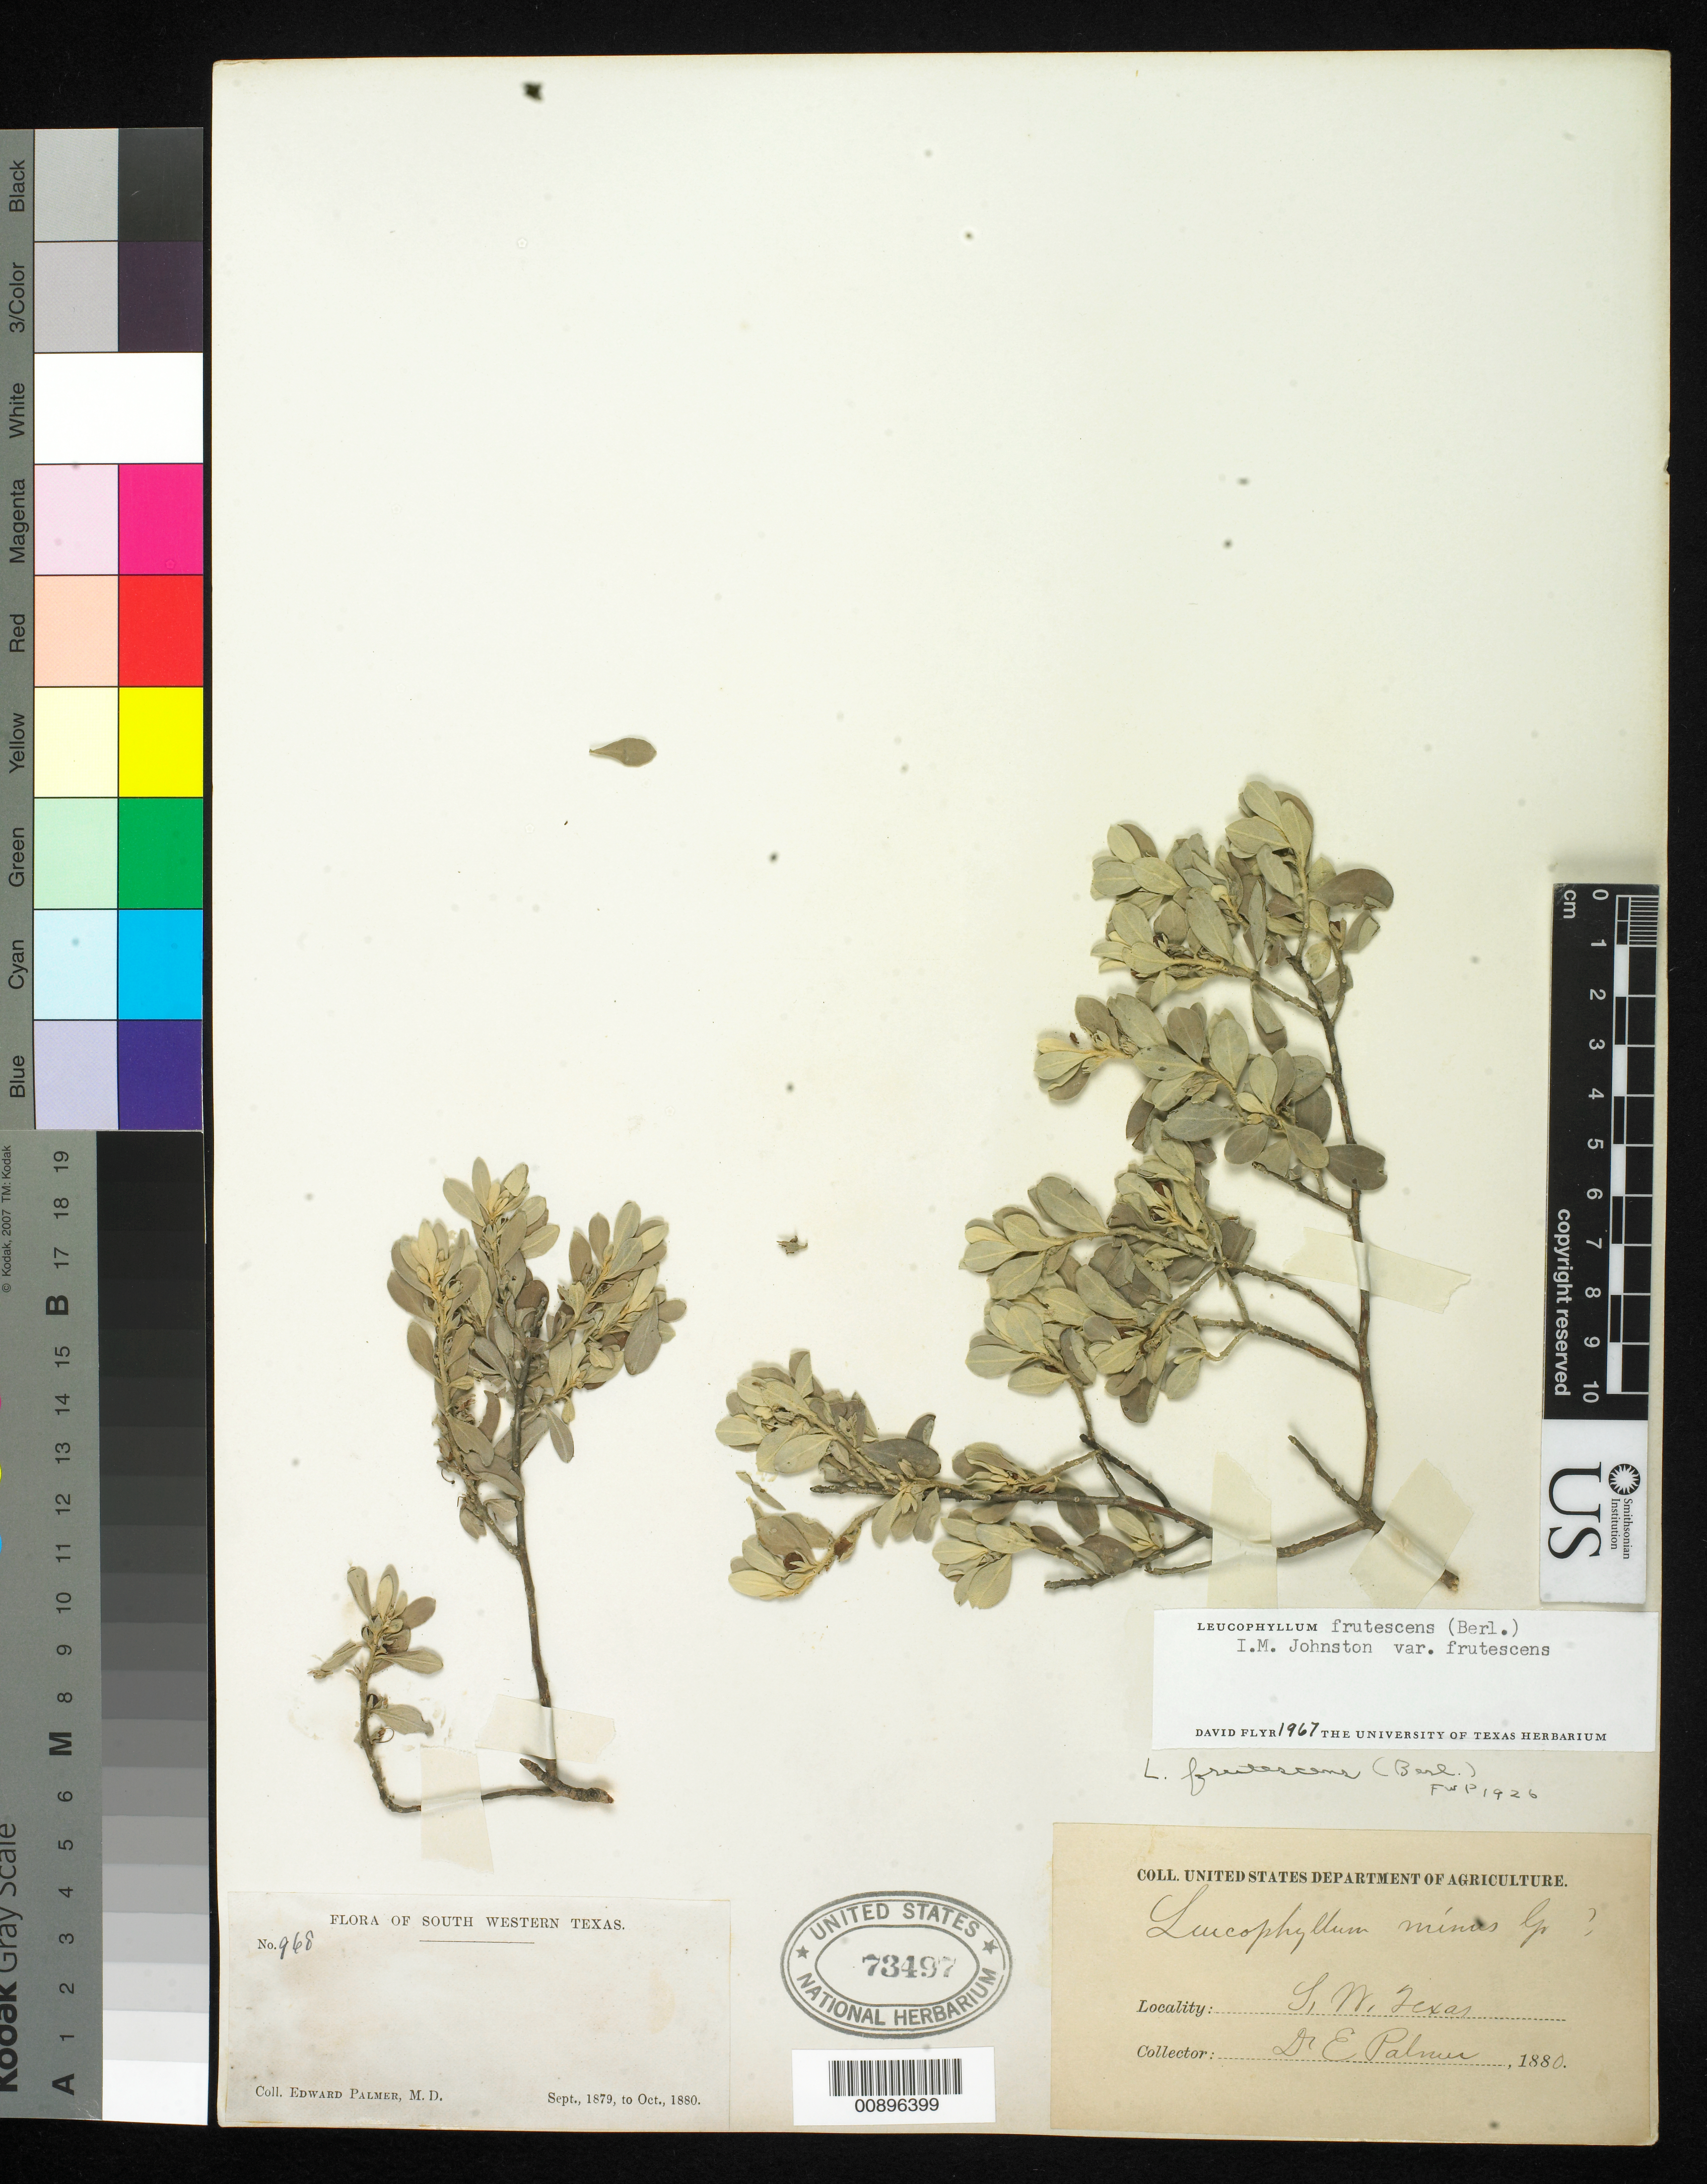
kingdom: Plantae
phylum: Tracheophyta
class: Magnoliopsida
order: Lamiales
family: Scrophulariaceae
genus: Leucophyllum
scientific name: Leucophyllum frutescens var. frutescens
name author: (Berland.) I.M. Johnst.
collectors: E. Palmer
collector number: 968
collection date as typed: Sep 1879 to -- Oct 1880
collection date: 1879-09/1880-10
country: United States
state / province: Texas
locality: SW Texas.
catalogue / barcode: US 73497